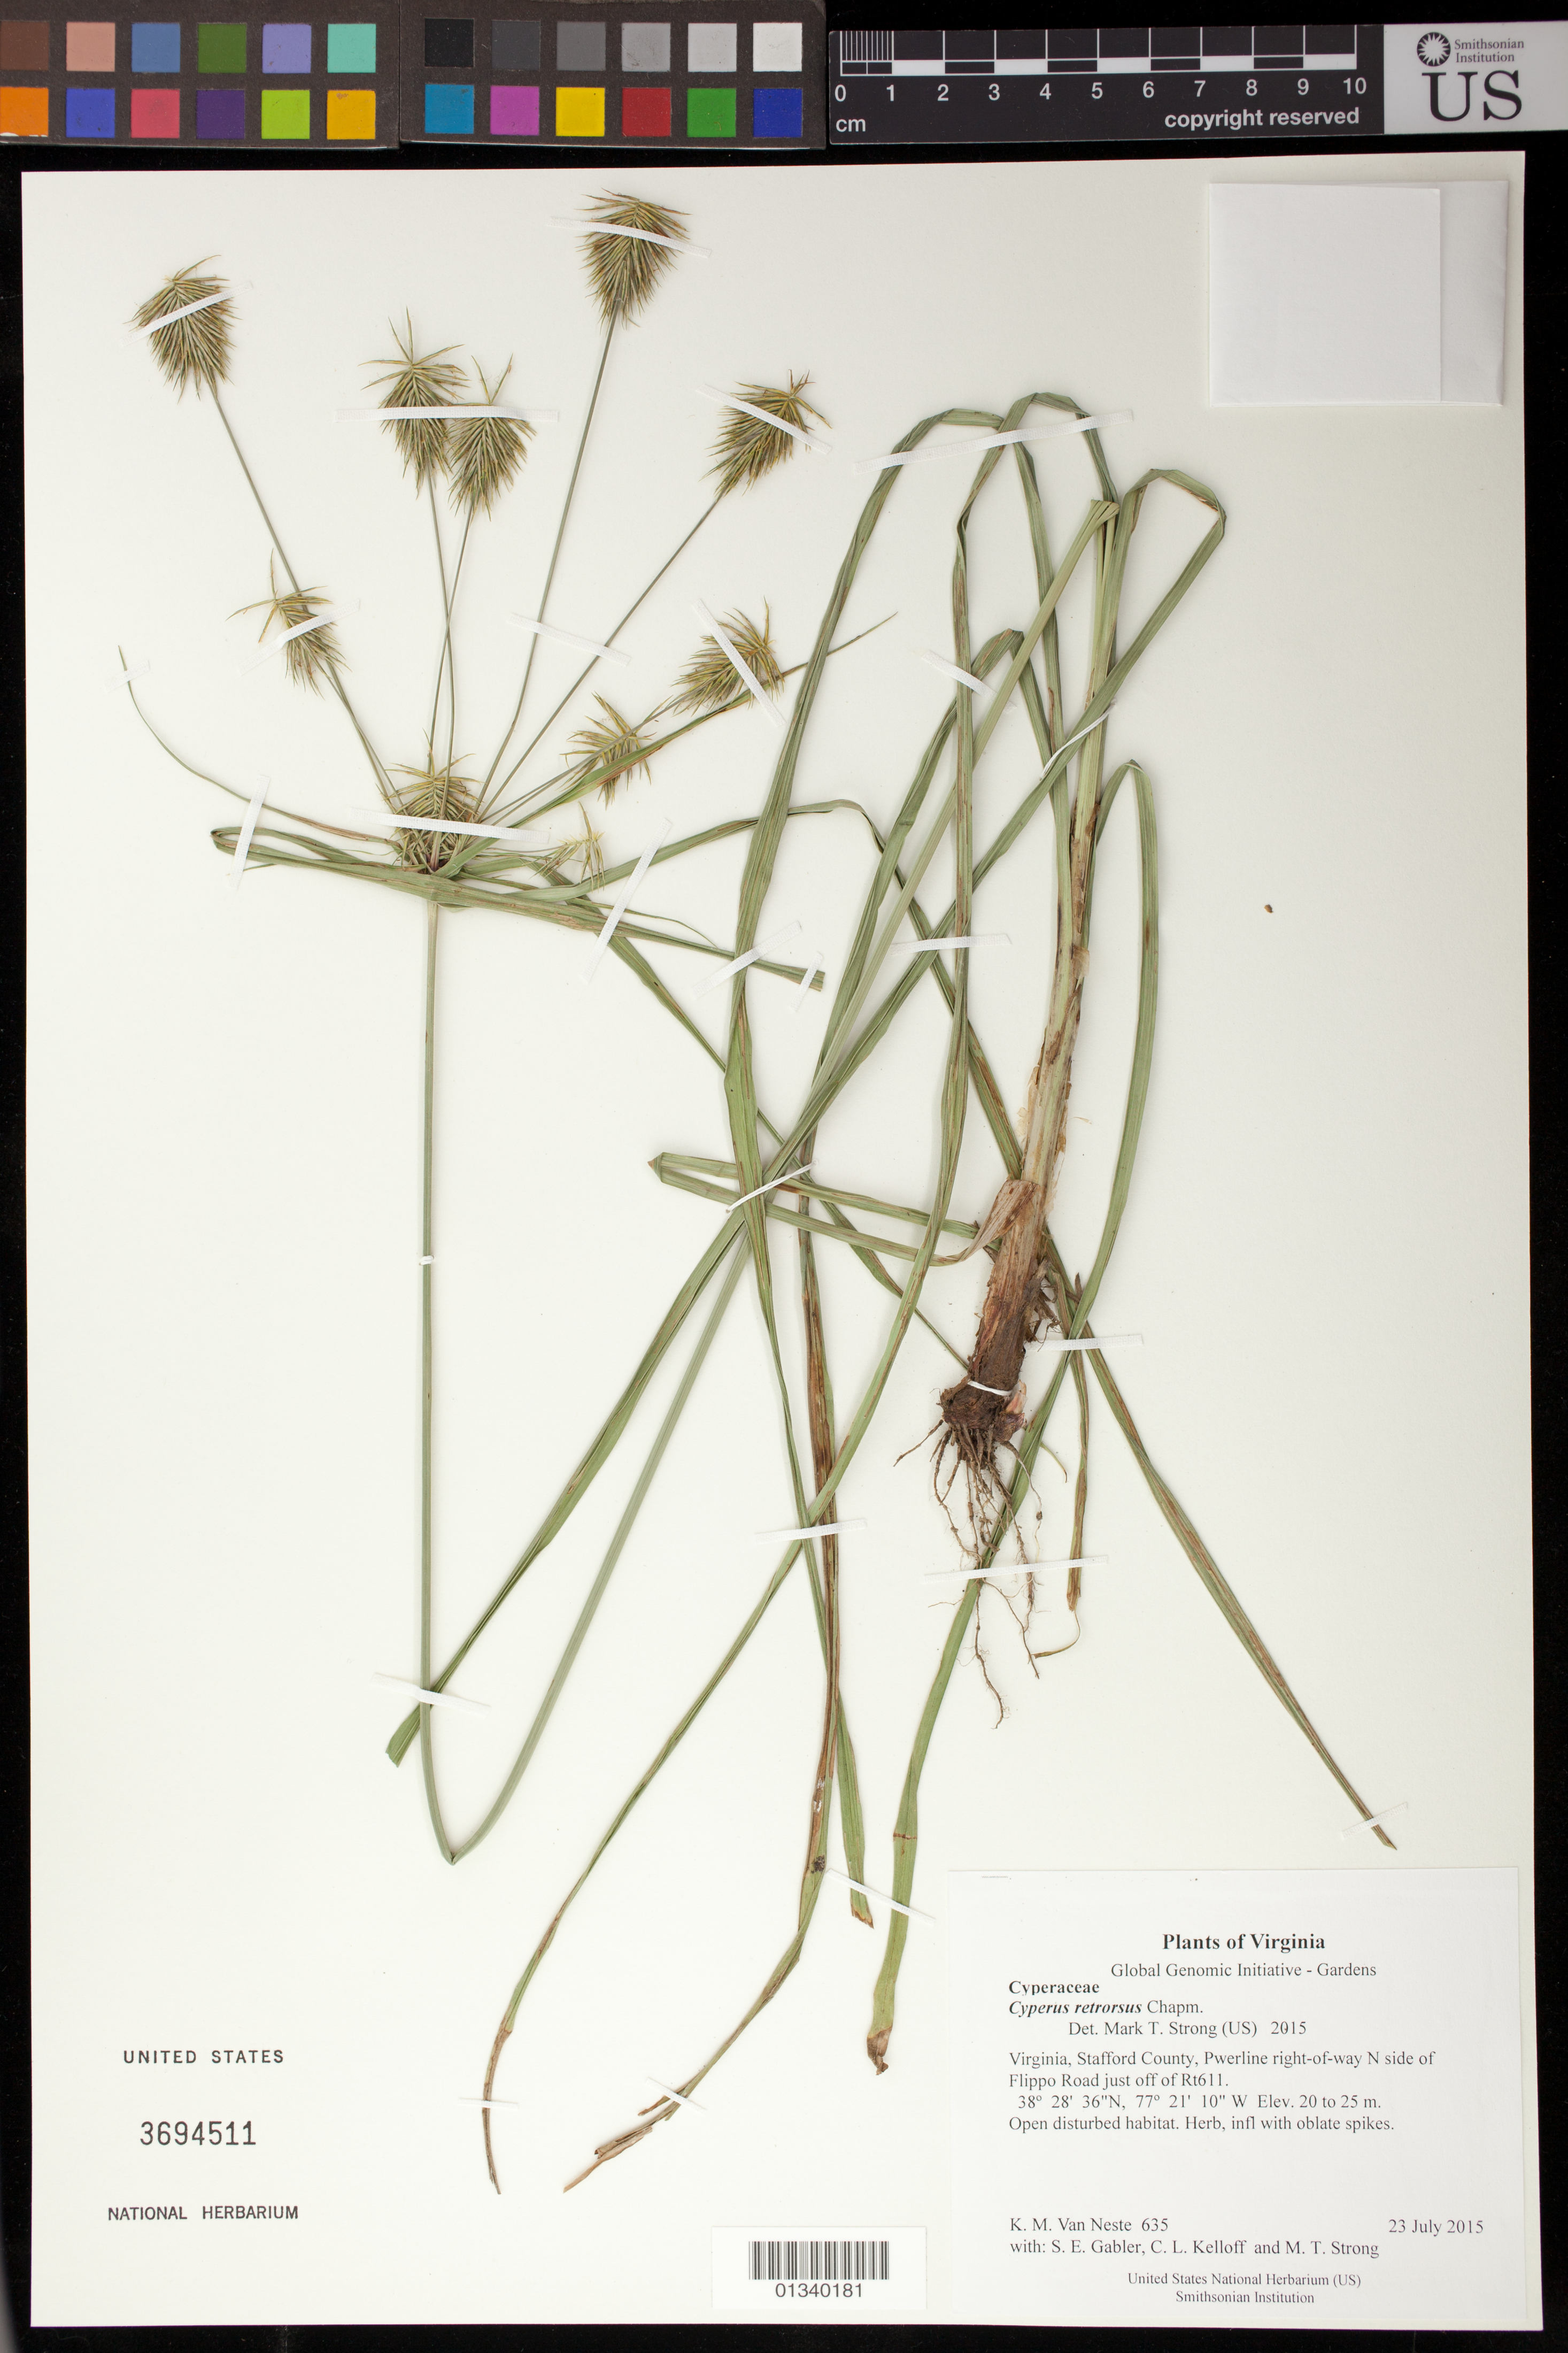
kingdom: Plantae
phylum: Tracheophyta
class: Liliopsida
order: Poales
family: Cyperaceae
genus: Cyperus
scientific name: Cyperus retrofractus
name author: (L.) Torr.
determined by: Strong, M. T., (US), Smithsonian Institution - National Museum of Natural History (UNITED STATES)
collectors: K. M. Van Neste, S. E. Gabler, C. L. Kelloff & M. T. Strong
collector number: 635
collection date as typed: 23 July 2015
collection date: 2015-07-23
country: United States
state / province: Virginia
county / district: Stafford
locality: Pwerline right-of-way N side of Flippo Road just off of Rt611.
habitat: Open disturbed habitat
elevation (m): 20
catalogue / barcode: US 3694511